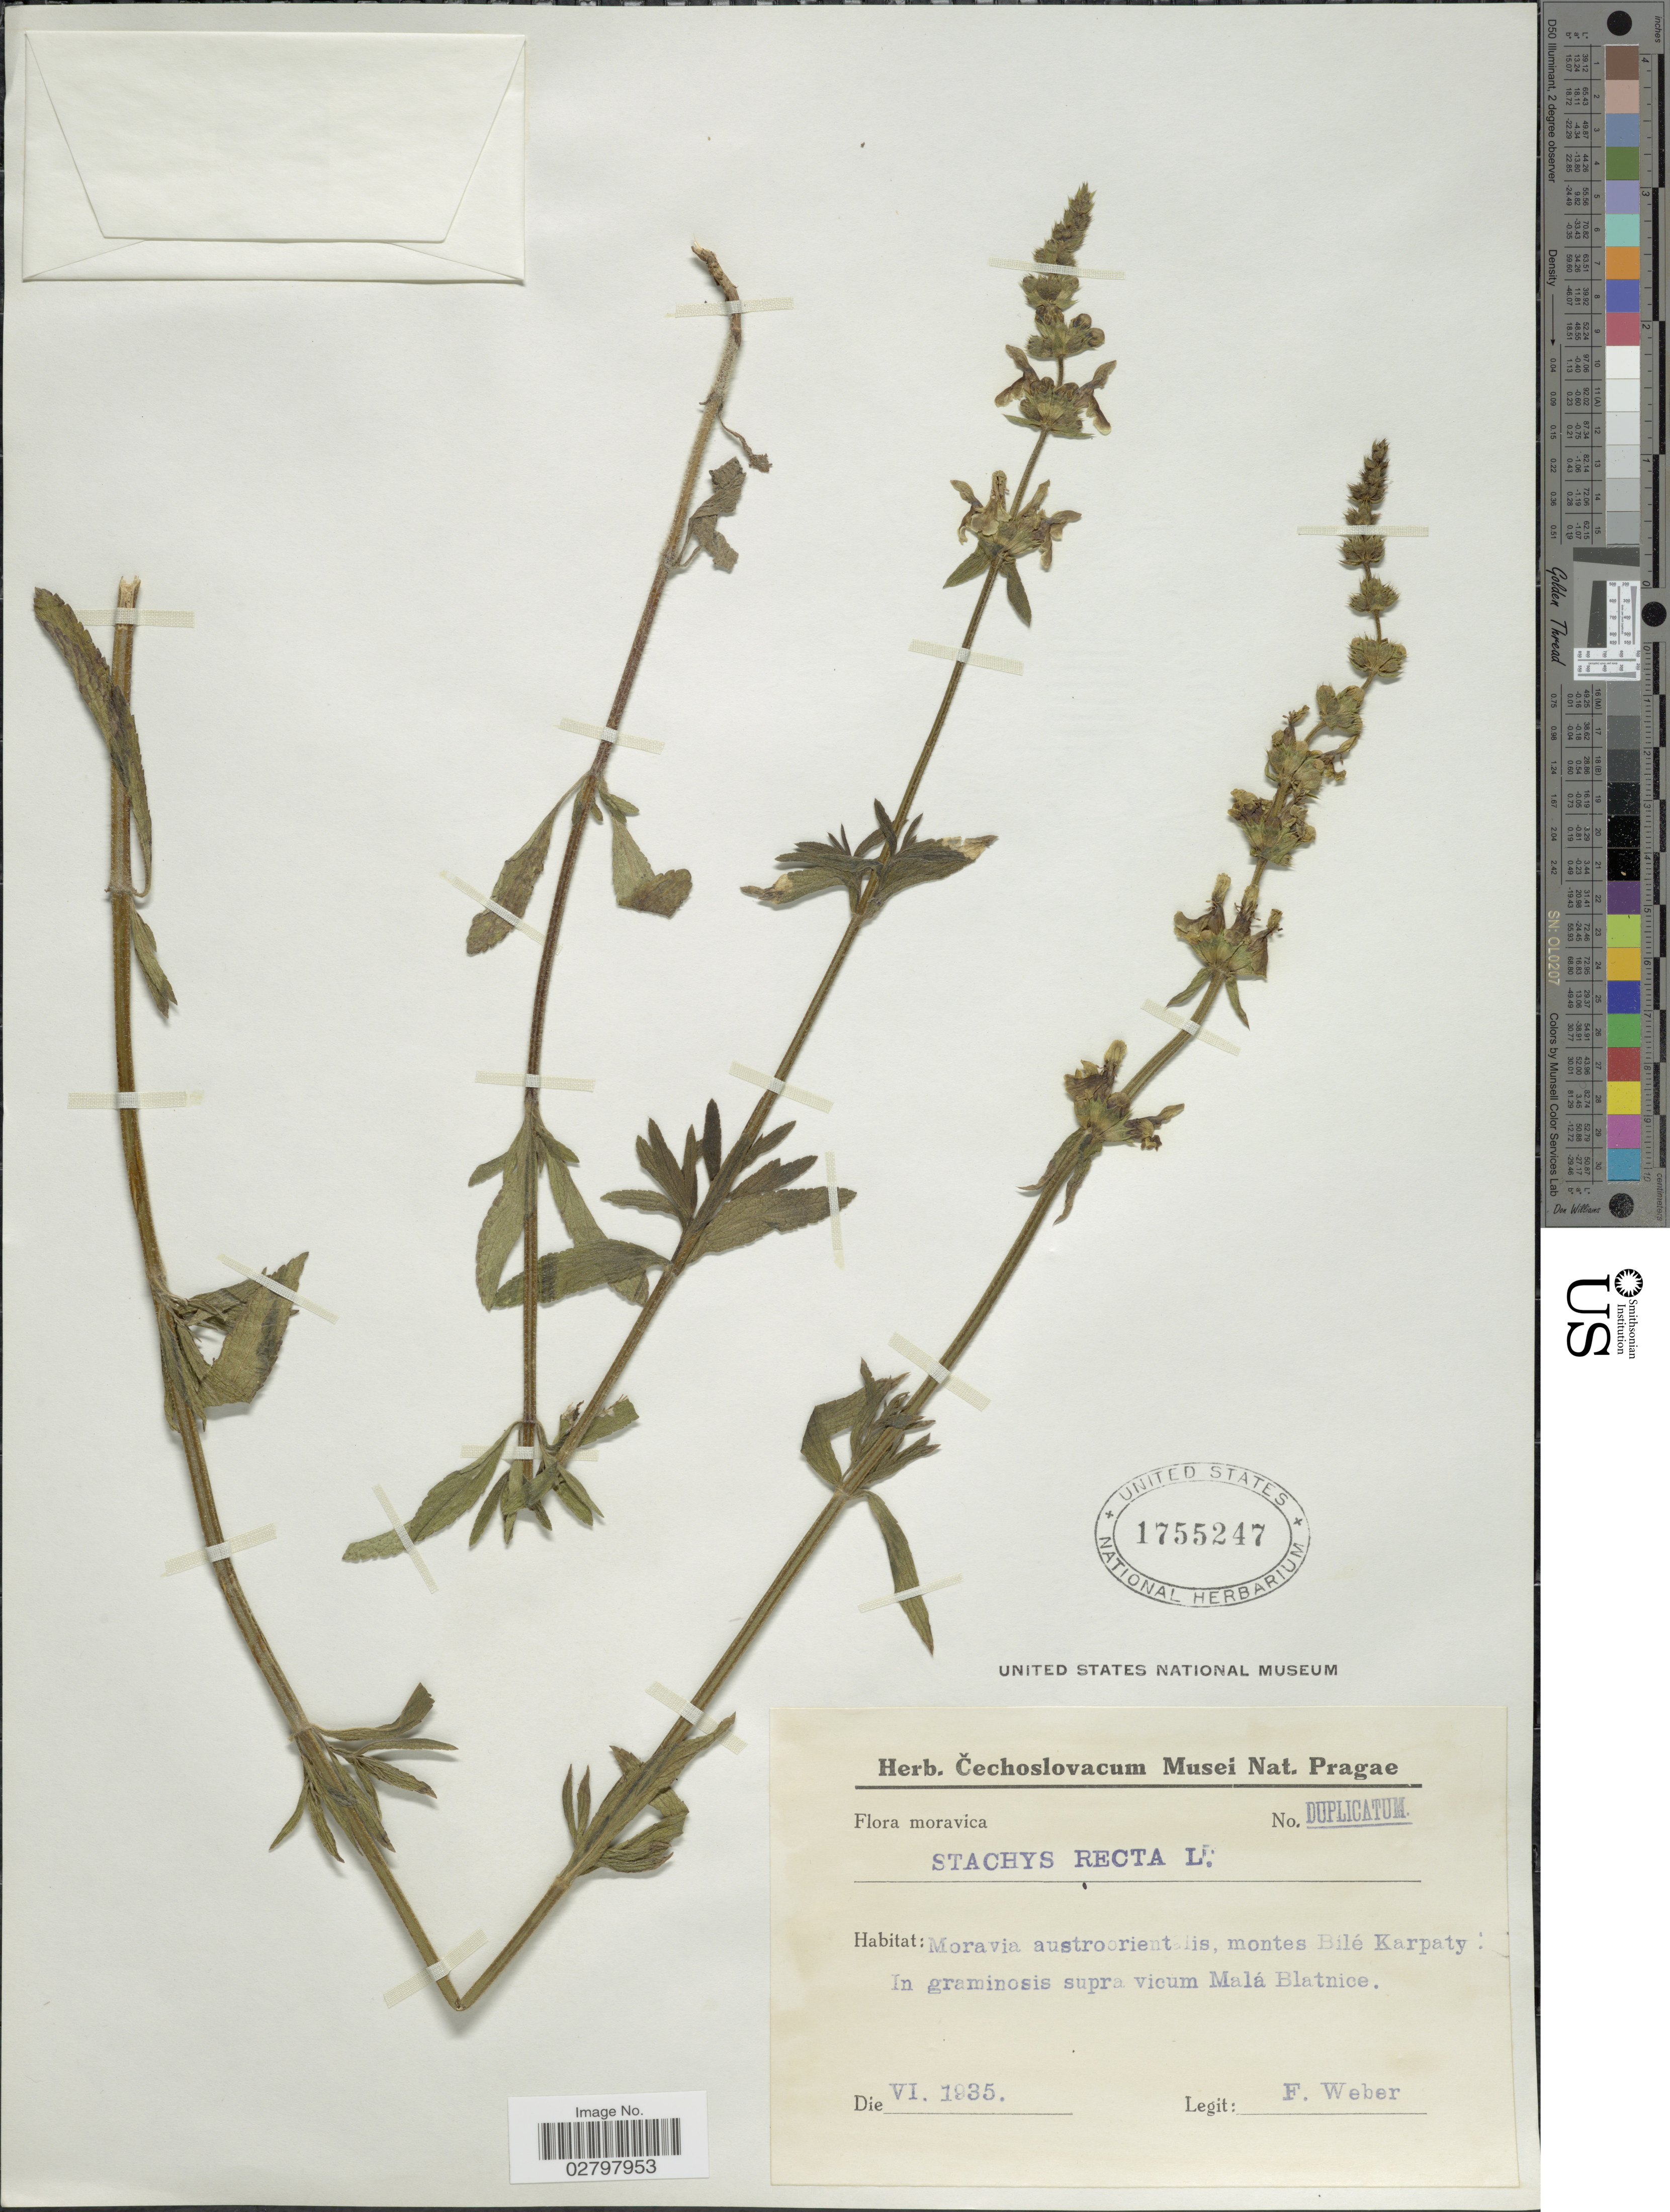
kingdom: Plantae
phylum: Tracheophyta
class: Magnoliopsida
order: Lamiales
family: Lamiaceae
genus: Stachys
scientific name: Stachys recta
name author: L.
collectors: F. Weber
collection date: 1935-06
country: Czechia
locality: Moravia austroorientalis, montes Bilé Karpaty. In graminosis supra vicum Malá Blatnice.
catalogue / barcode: US 1755247